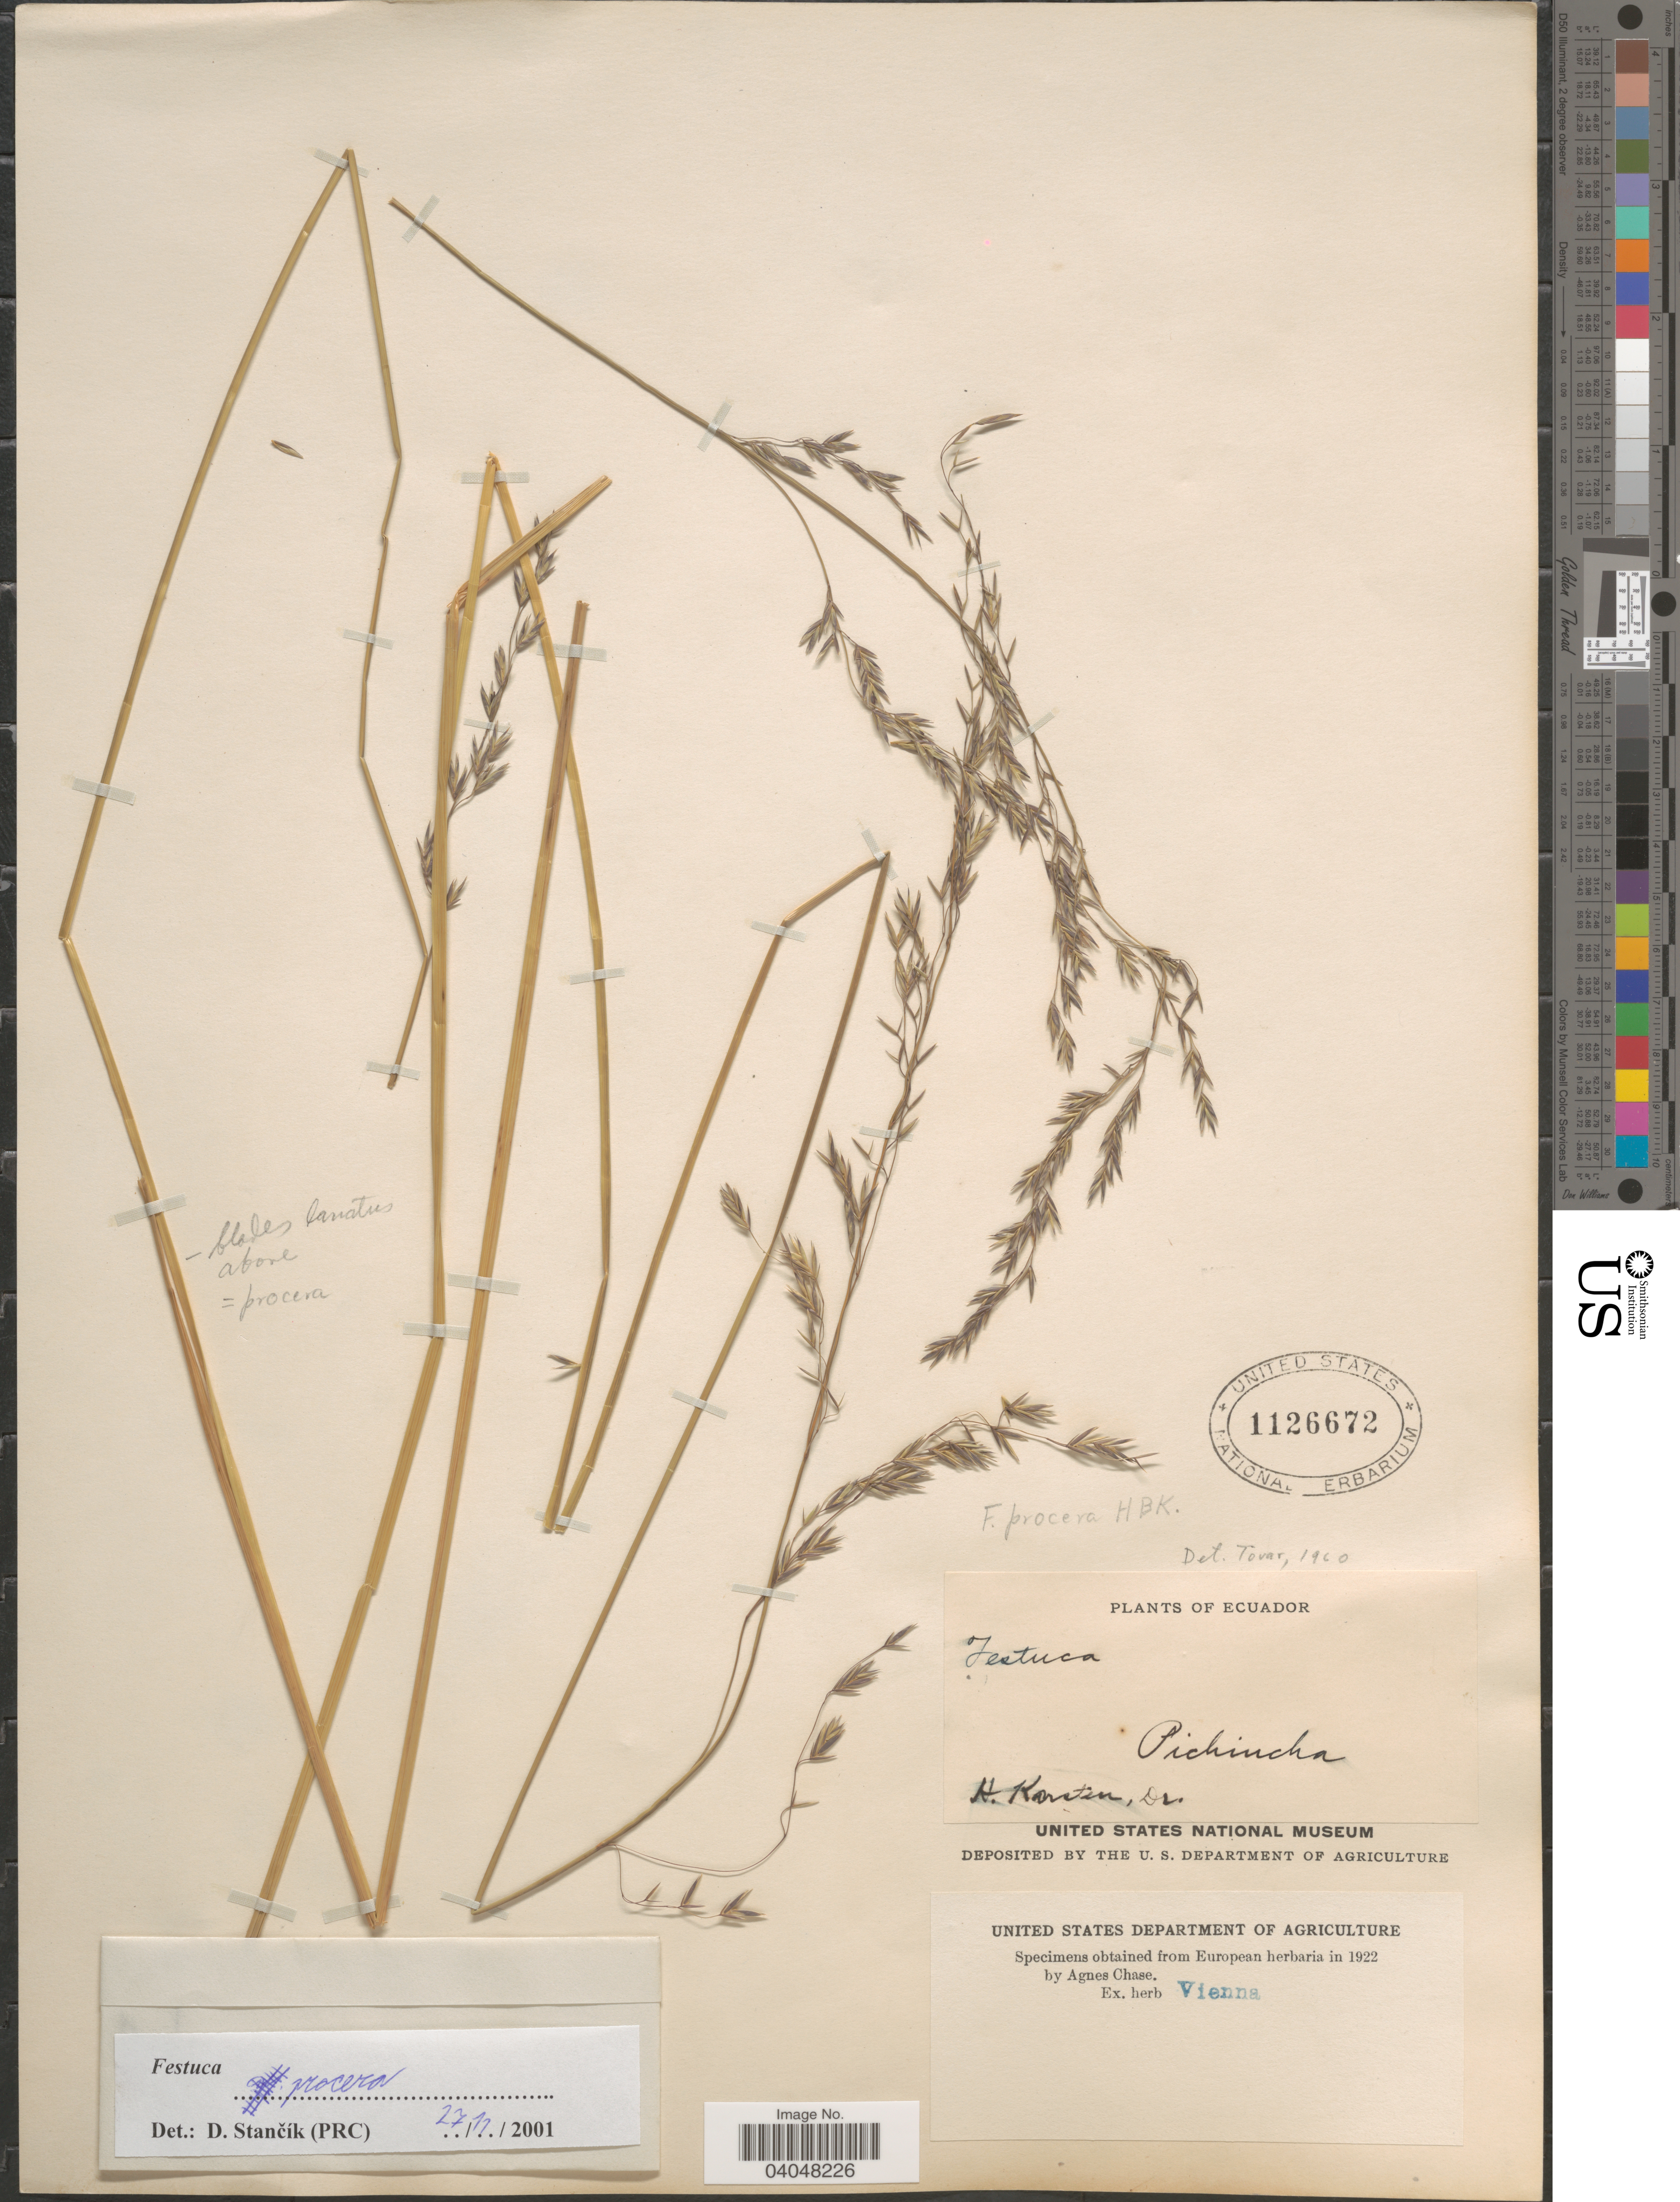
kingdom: Plantae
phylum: Tracheophyta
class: Liliopsida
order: Poales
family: Poaceae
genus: Festuca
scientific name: Festuca procera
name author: Kunth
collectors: H. Karsten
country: Ecuador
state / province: Pichincha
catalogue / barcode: US 1126672